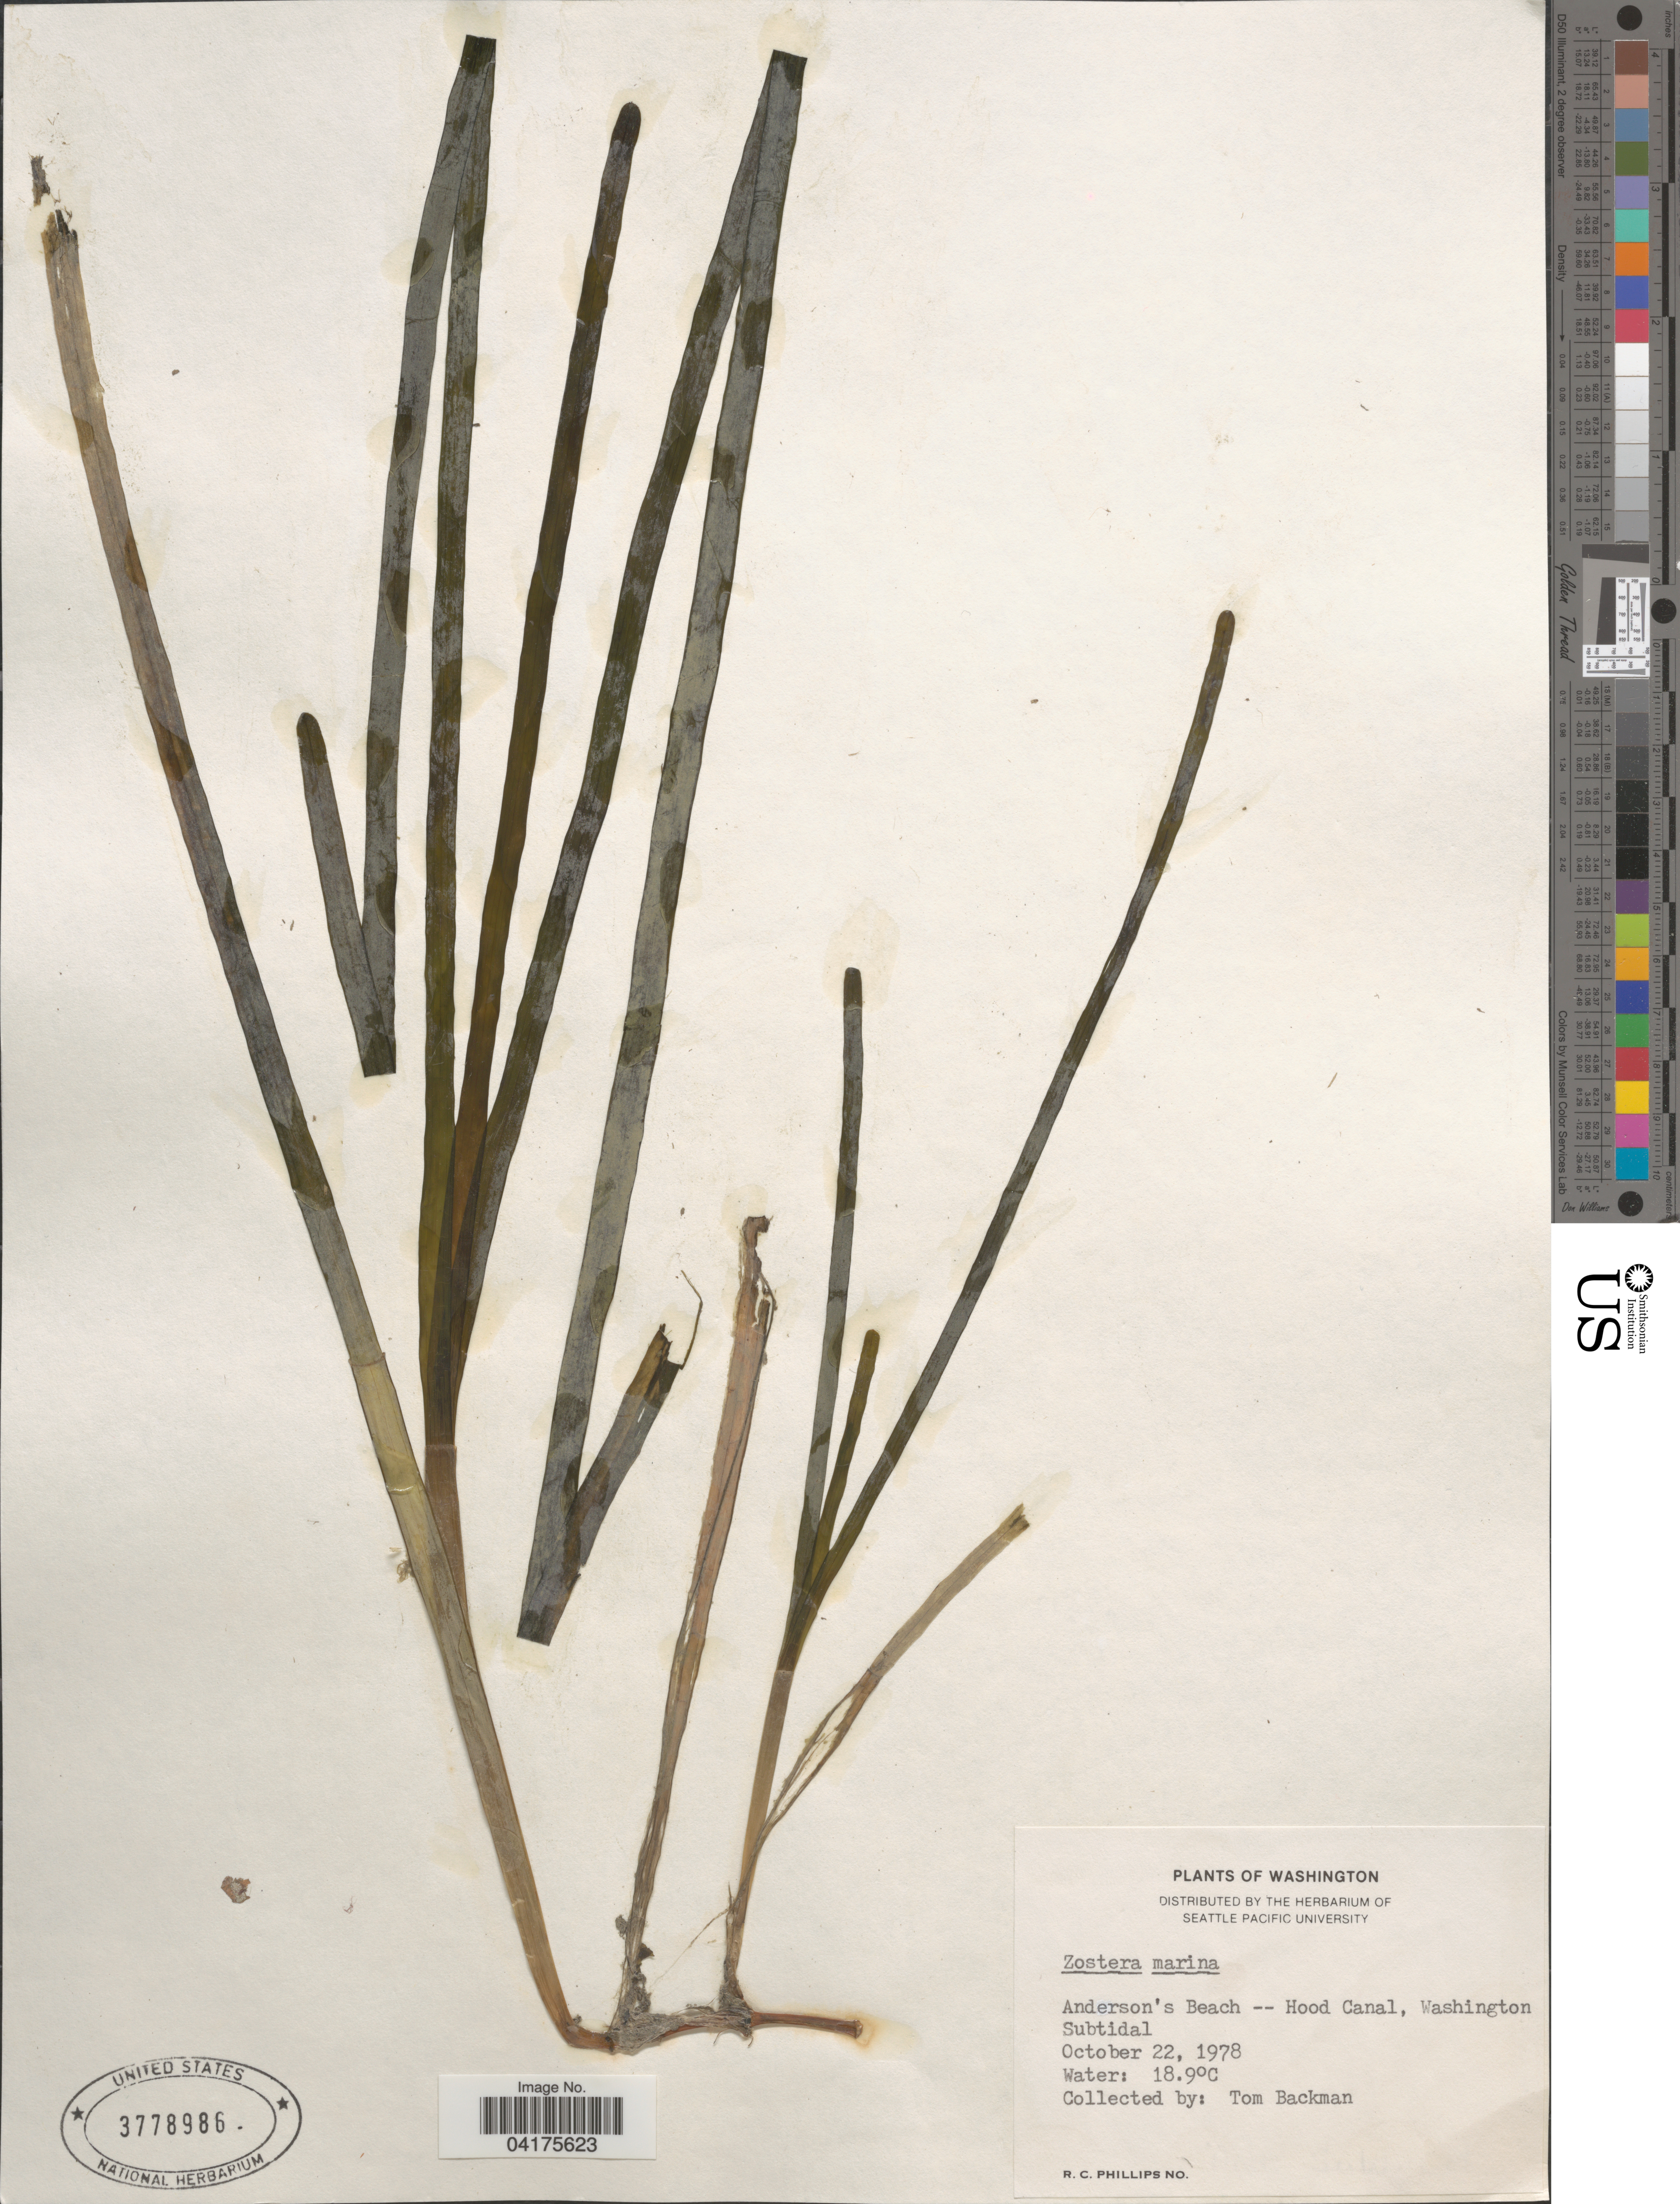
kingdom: Plantae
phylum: Tracheophyta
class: Liliopsida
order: Alismatales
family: Zosteraceae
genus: Zostera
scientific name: Zostera marina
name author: L.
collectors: T. Backman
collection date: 1978-10-22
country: United States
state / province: Washington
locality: Anderson's Beach -- Hood Canal.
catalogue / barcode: US 3778986